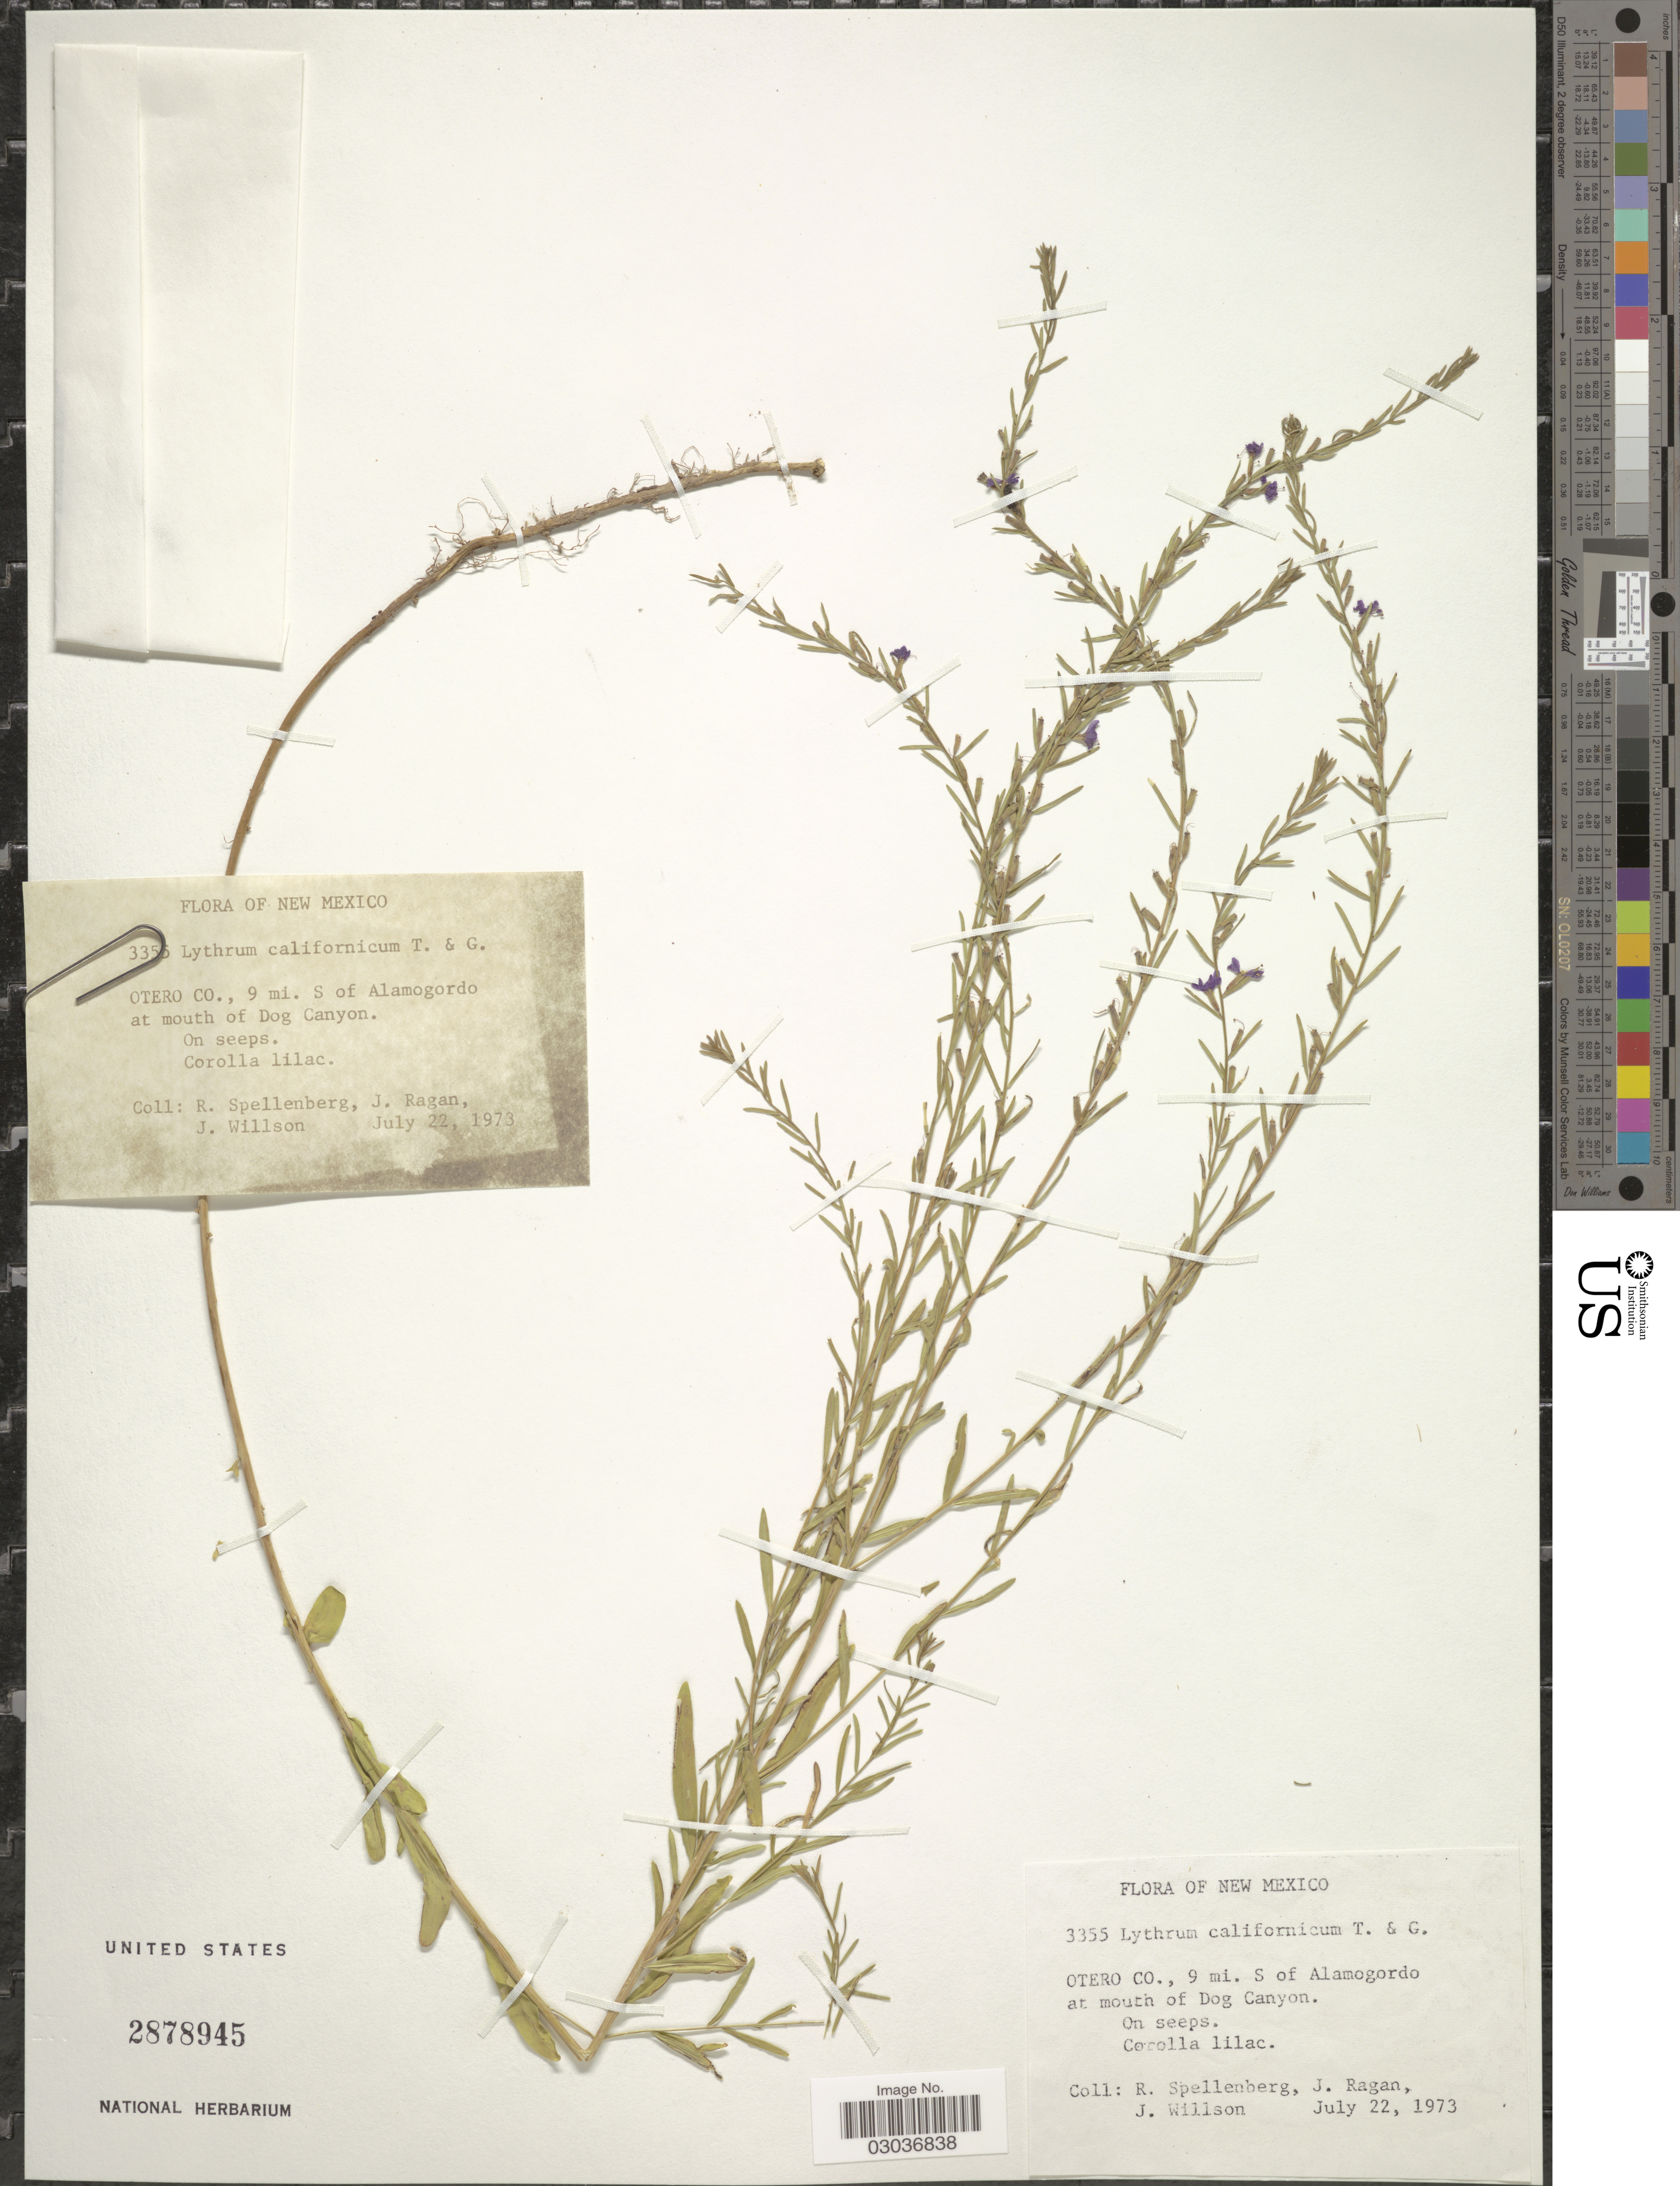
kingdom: Plantae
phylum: Tracheophyta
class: Magnoliopsida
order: Myrtales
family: Lythraceae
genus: Lythrum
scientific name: Lythrum californicum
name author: Torr. & A. Gray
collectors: R. Spellenberg, J. Ragan & J. Willson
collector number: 3355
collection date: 1973-07-22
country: United States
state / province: New Mexico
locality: Otero Co., 9 mi. S of Alamogordo at mouth of Dog Canyon.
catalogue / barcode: US 2878945